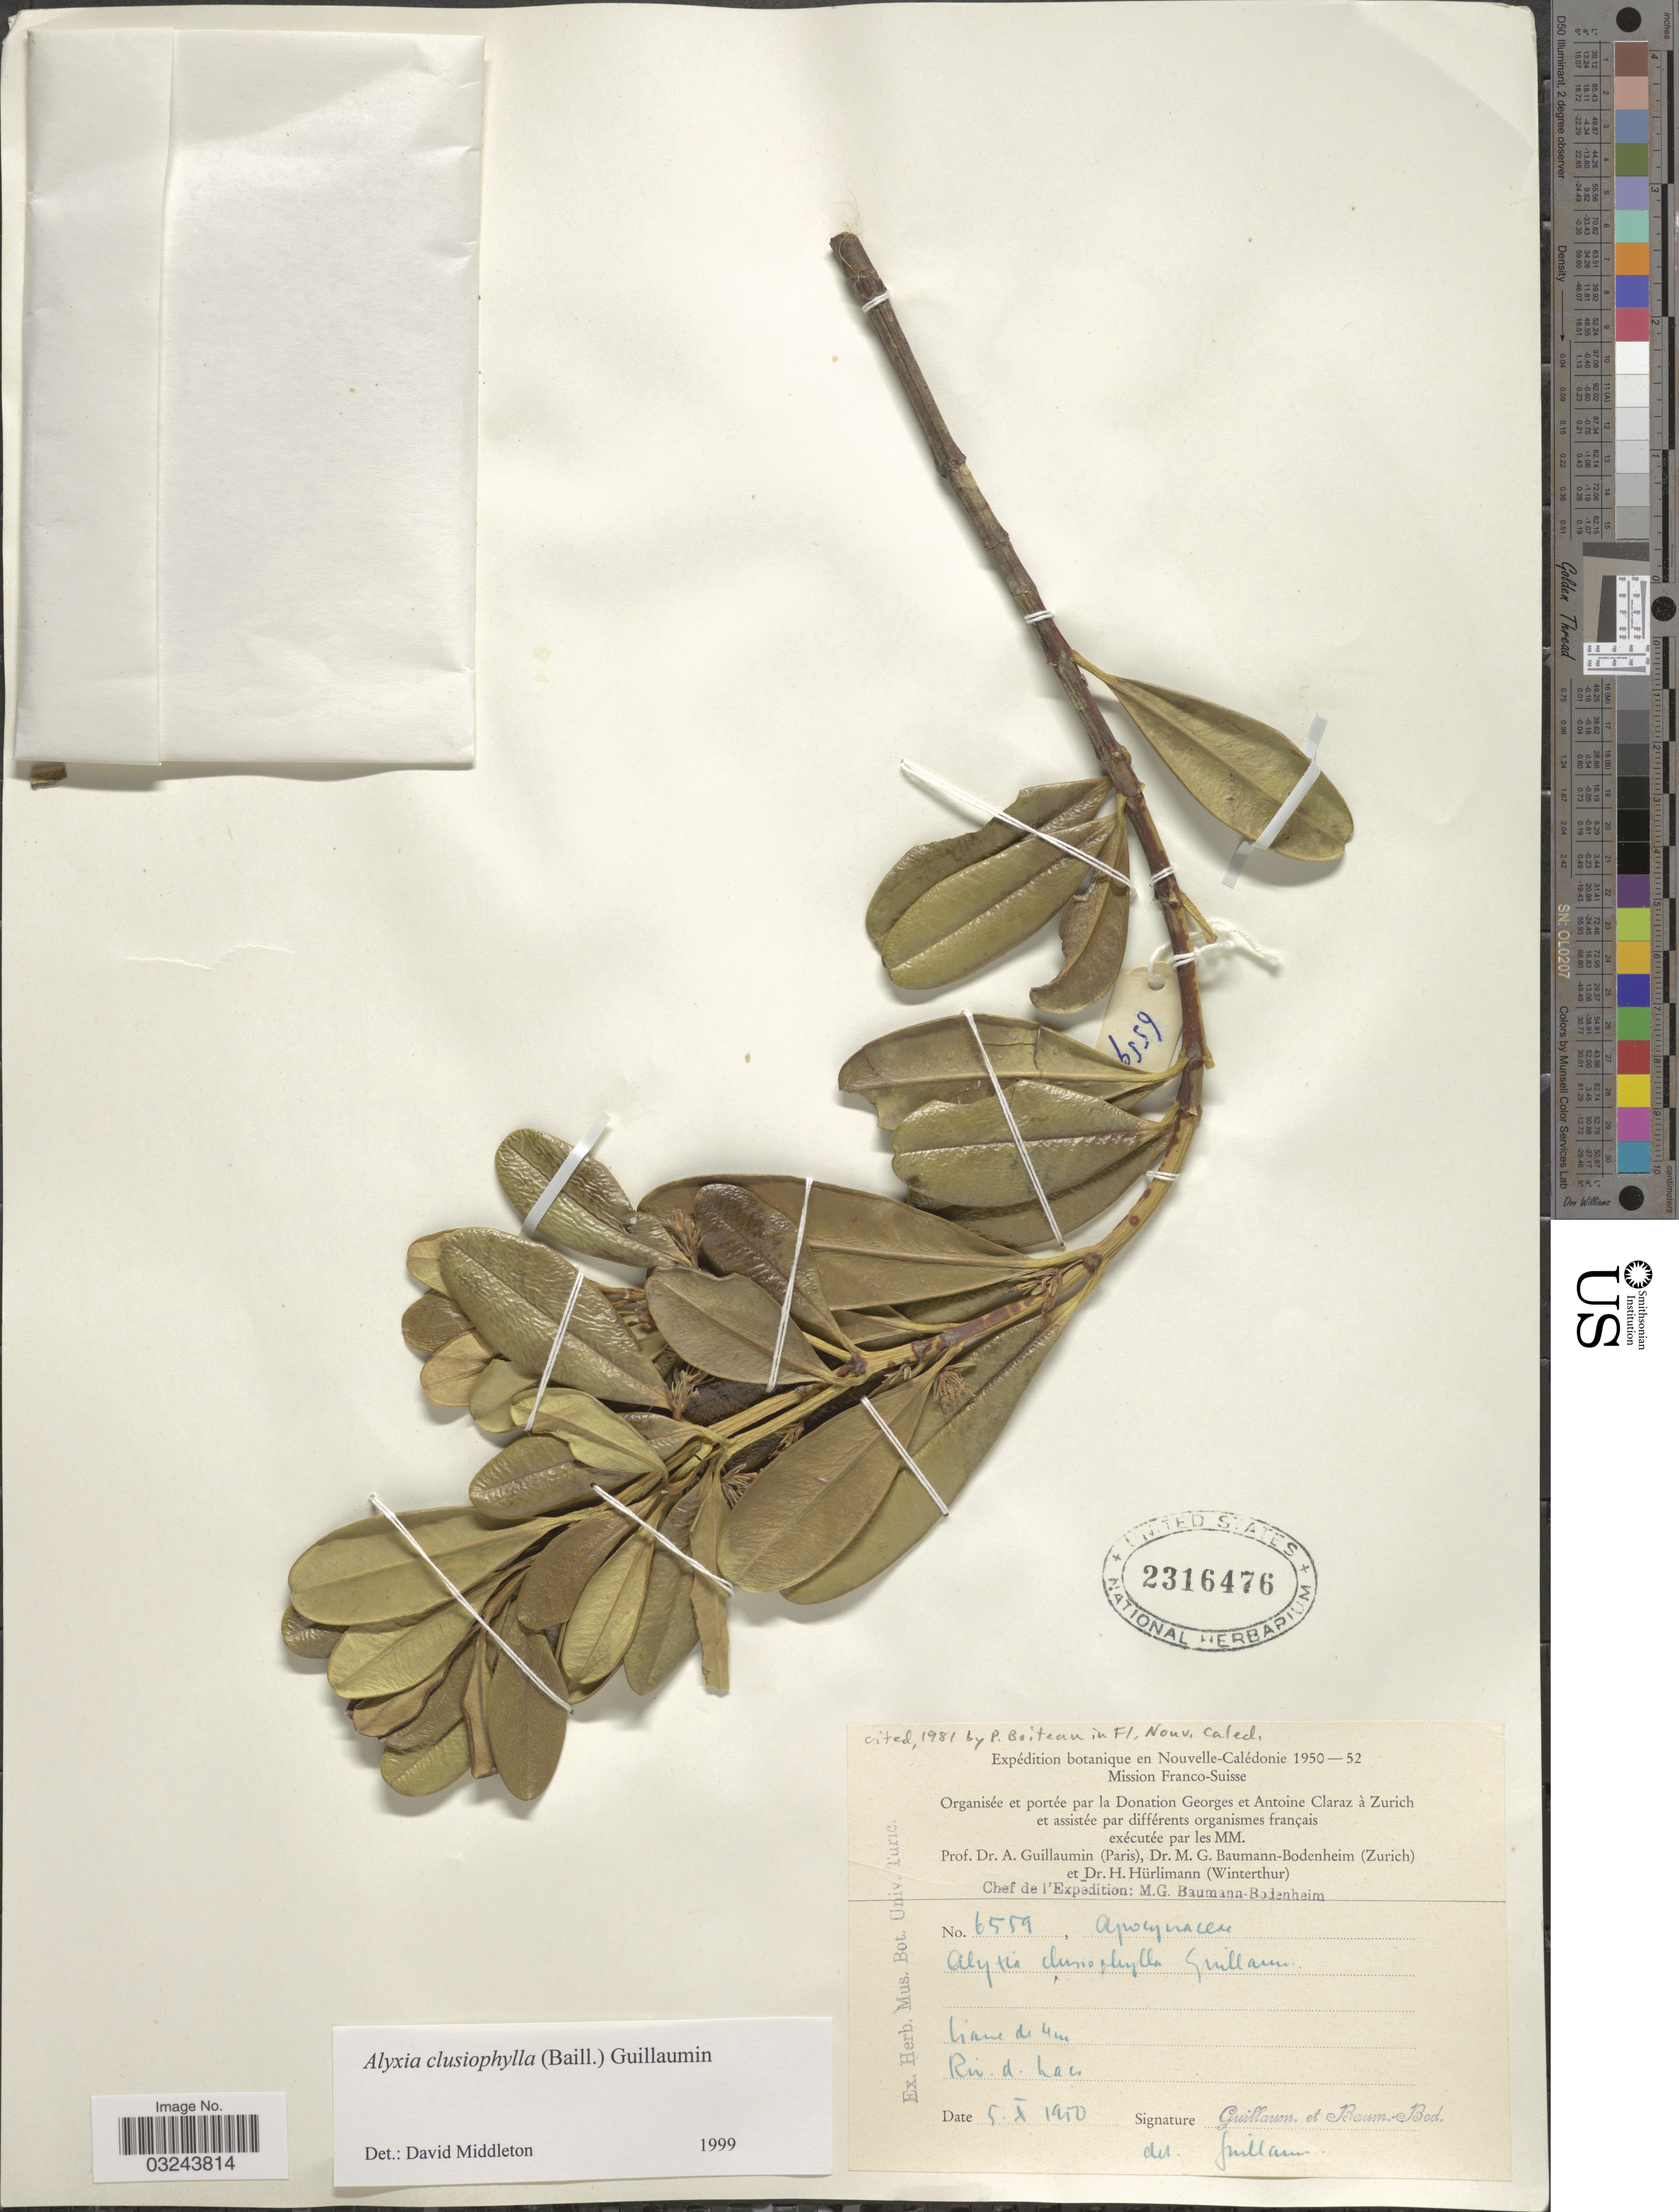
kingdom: Plantae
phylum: Tracheophyta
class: Magnoliopsida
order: Gentianales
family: Apocynaceae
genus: Alyxia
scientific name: Alyxia clusiophylla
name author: (Baill.) Guillaumin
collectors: A. Guillaumin & M. G. Baumann-Bodenheim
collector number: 6559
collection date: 1950-10-05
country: New Caledonia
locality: Nouvelle-Calédonie. Riv. d. Lacs.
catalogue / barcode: US 2316476